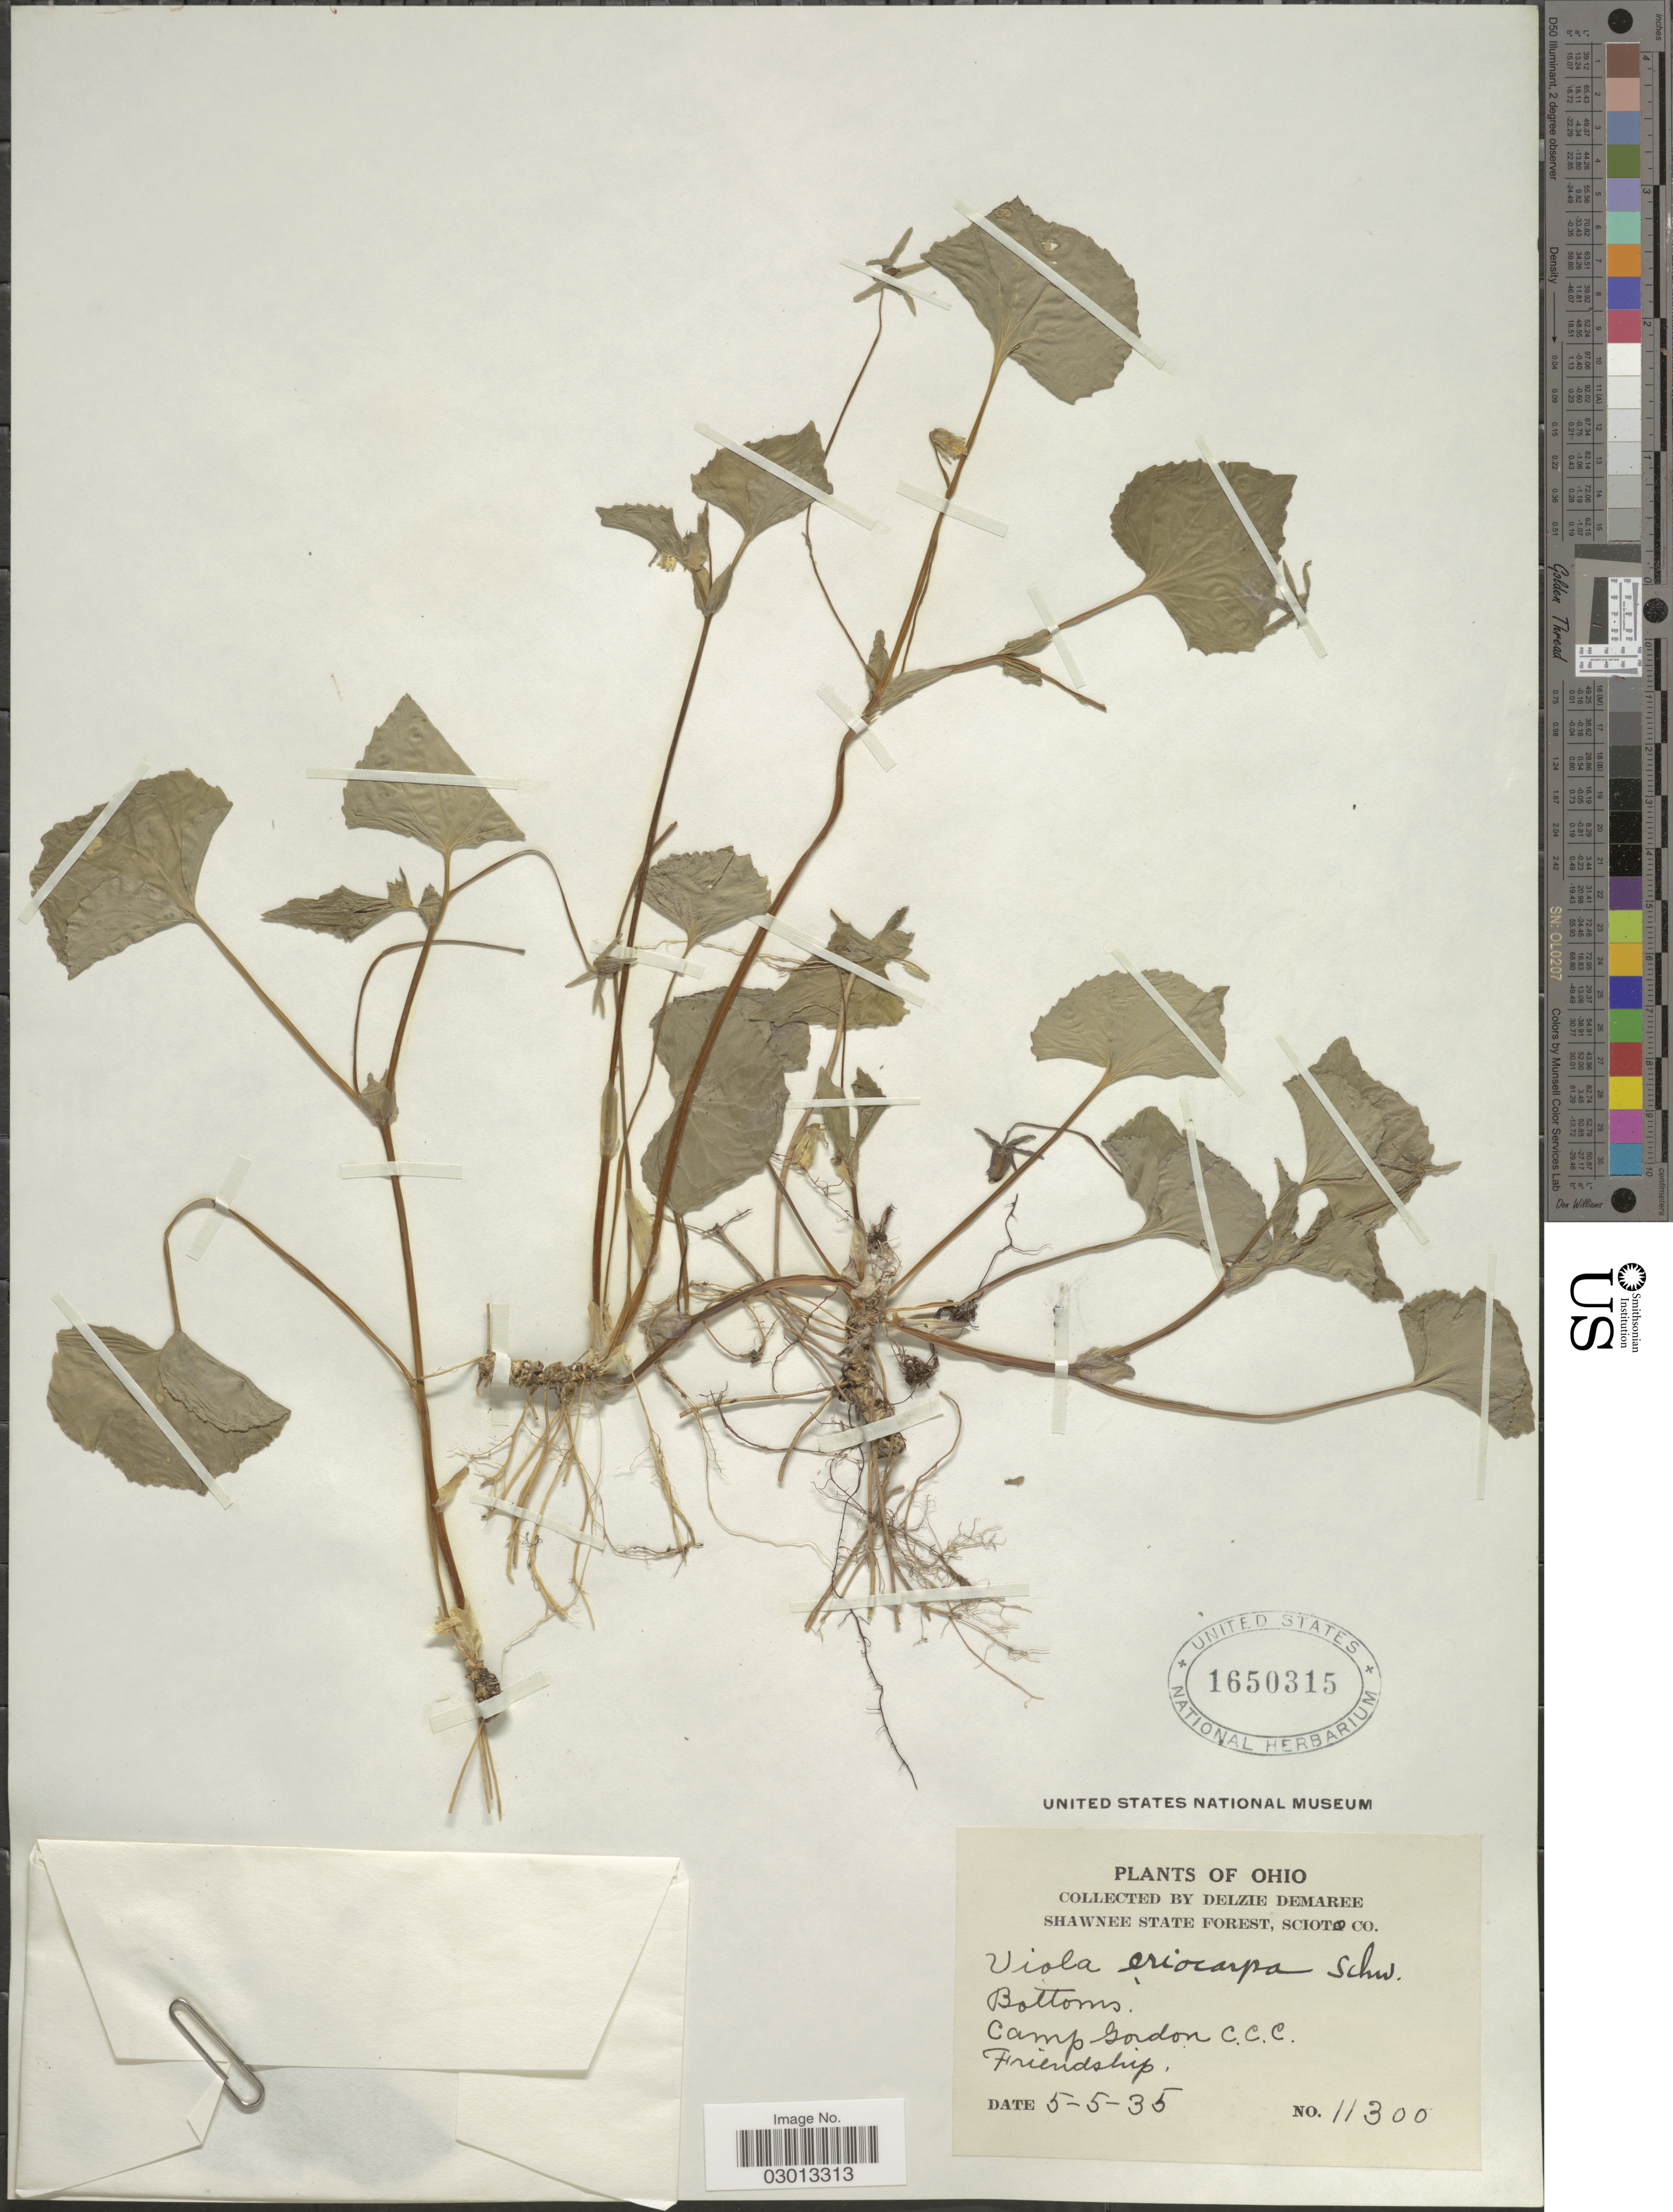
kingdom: Plantae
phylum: Tracheophyta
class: Magnoliopsida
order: Malpighiales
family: Violaceae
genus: Viola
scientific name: Viola pensylvanica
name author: Michx.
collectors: D. Demaree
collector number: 11300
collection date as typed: Transcribed d/m/y: 5/5/35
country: United States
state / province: Ohio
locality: Shawnee State Forest, Scioto Co. Bottoms Camp Gordon C.C.C. Friendship.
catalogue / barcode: US 1650315